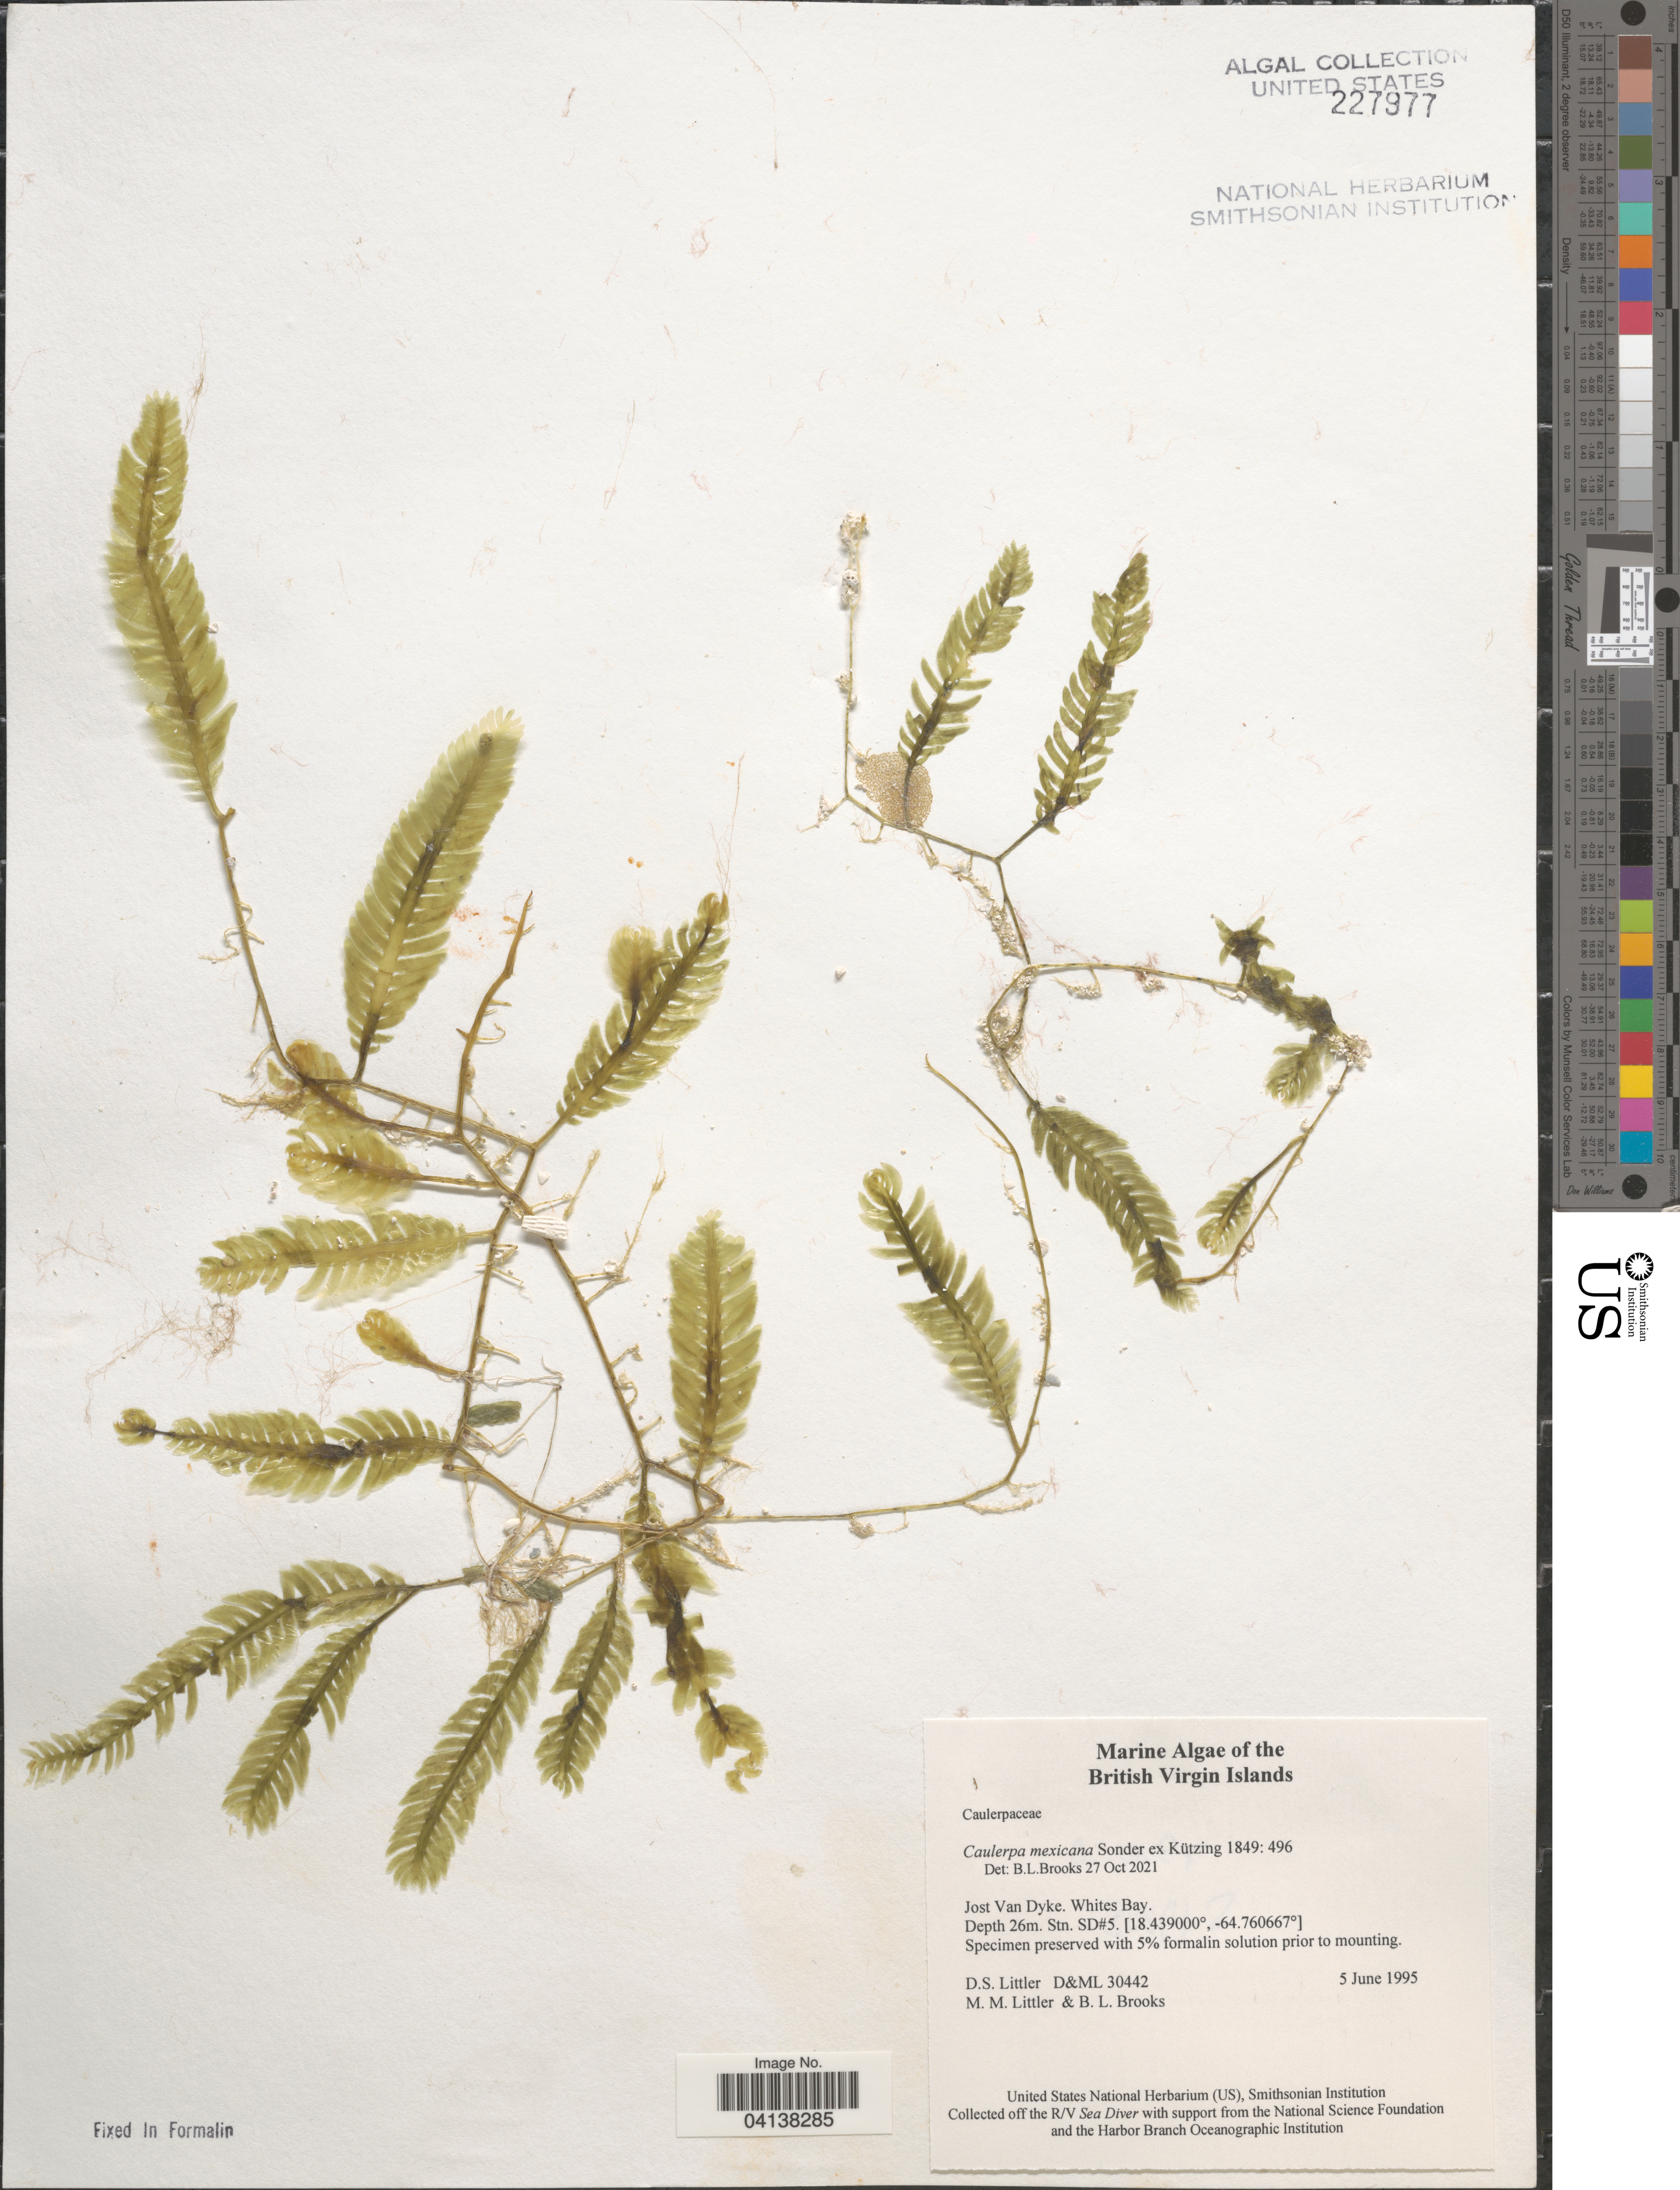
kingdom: Plantae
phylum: Chlorophyta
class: Ulvophyceae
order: Bryopsidales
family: Caulerpaceae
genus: Caulerpa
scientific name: Caulerpa mexicana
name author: Sond. ex Kütz.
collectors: D. S. Littler & B. Brooks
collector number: D&ML 30442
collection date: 1995-06-05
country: British Virgin Islands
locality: Jost Van Dyke. Whites Bay. Stn. SD#5.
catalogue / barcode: US 227977